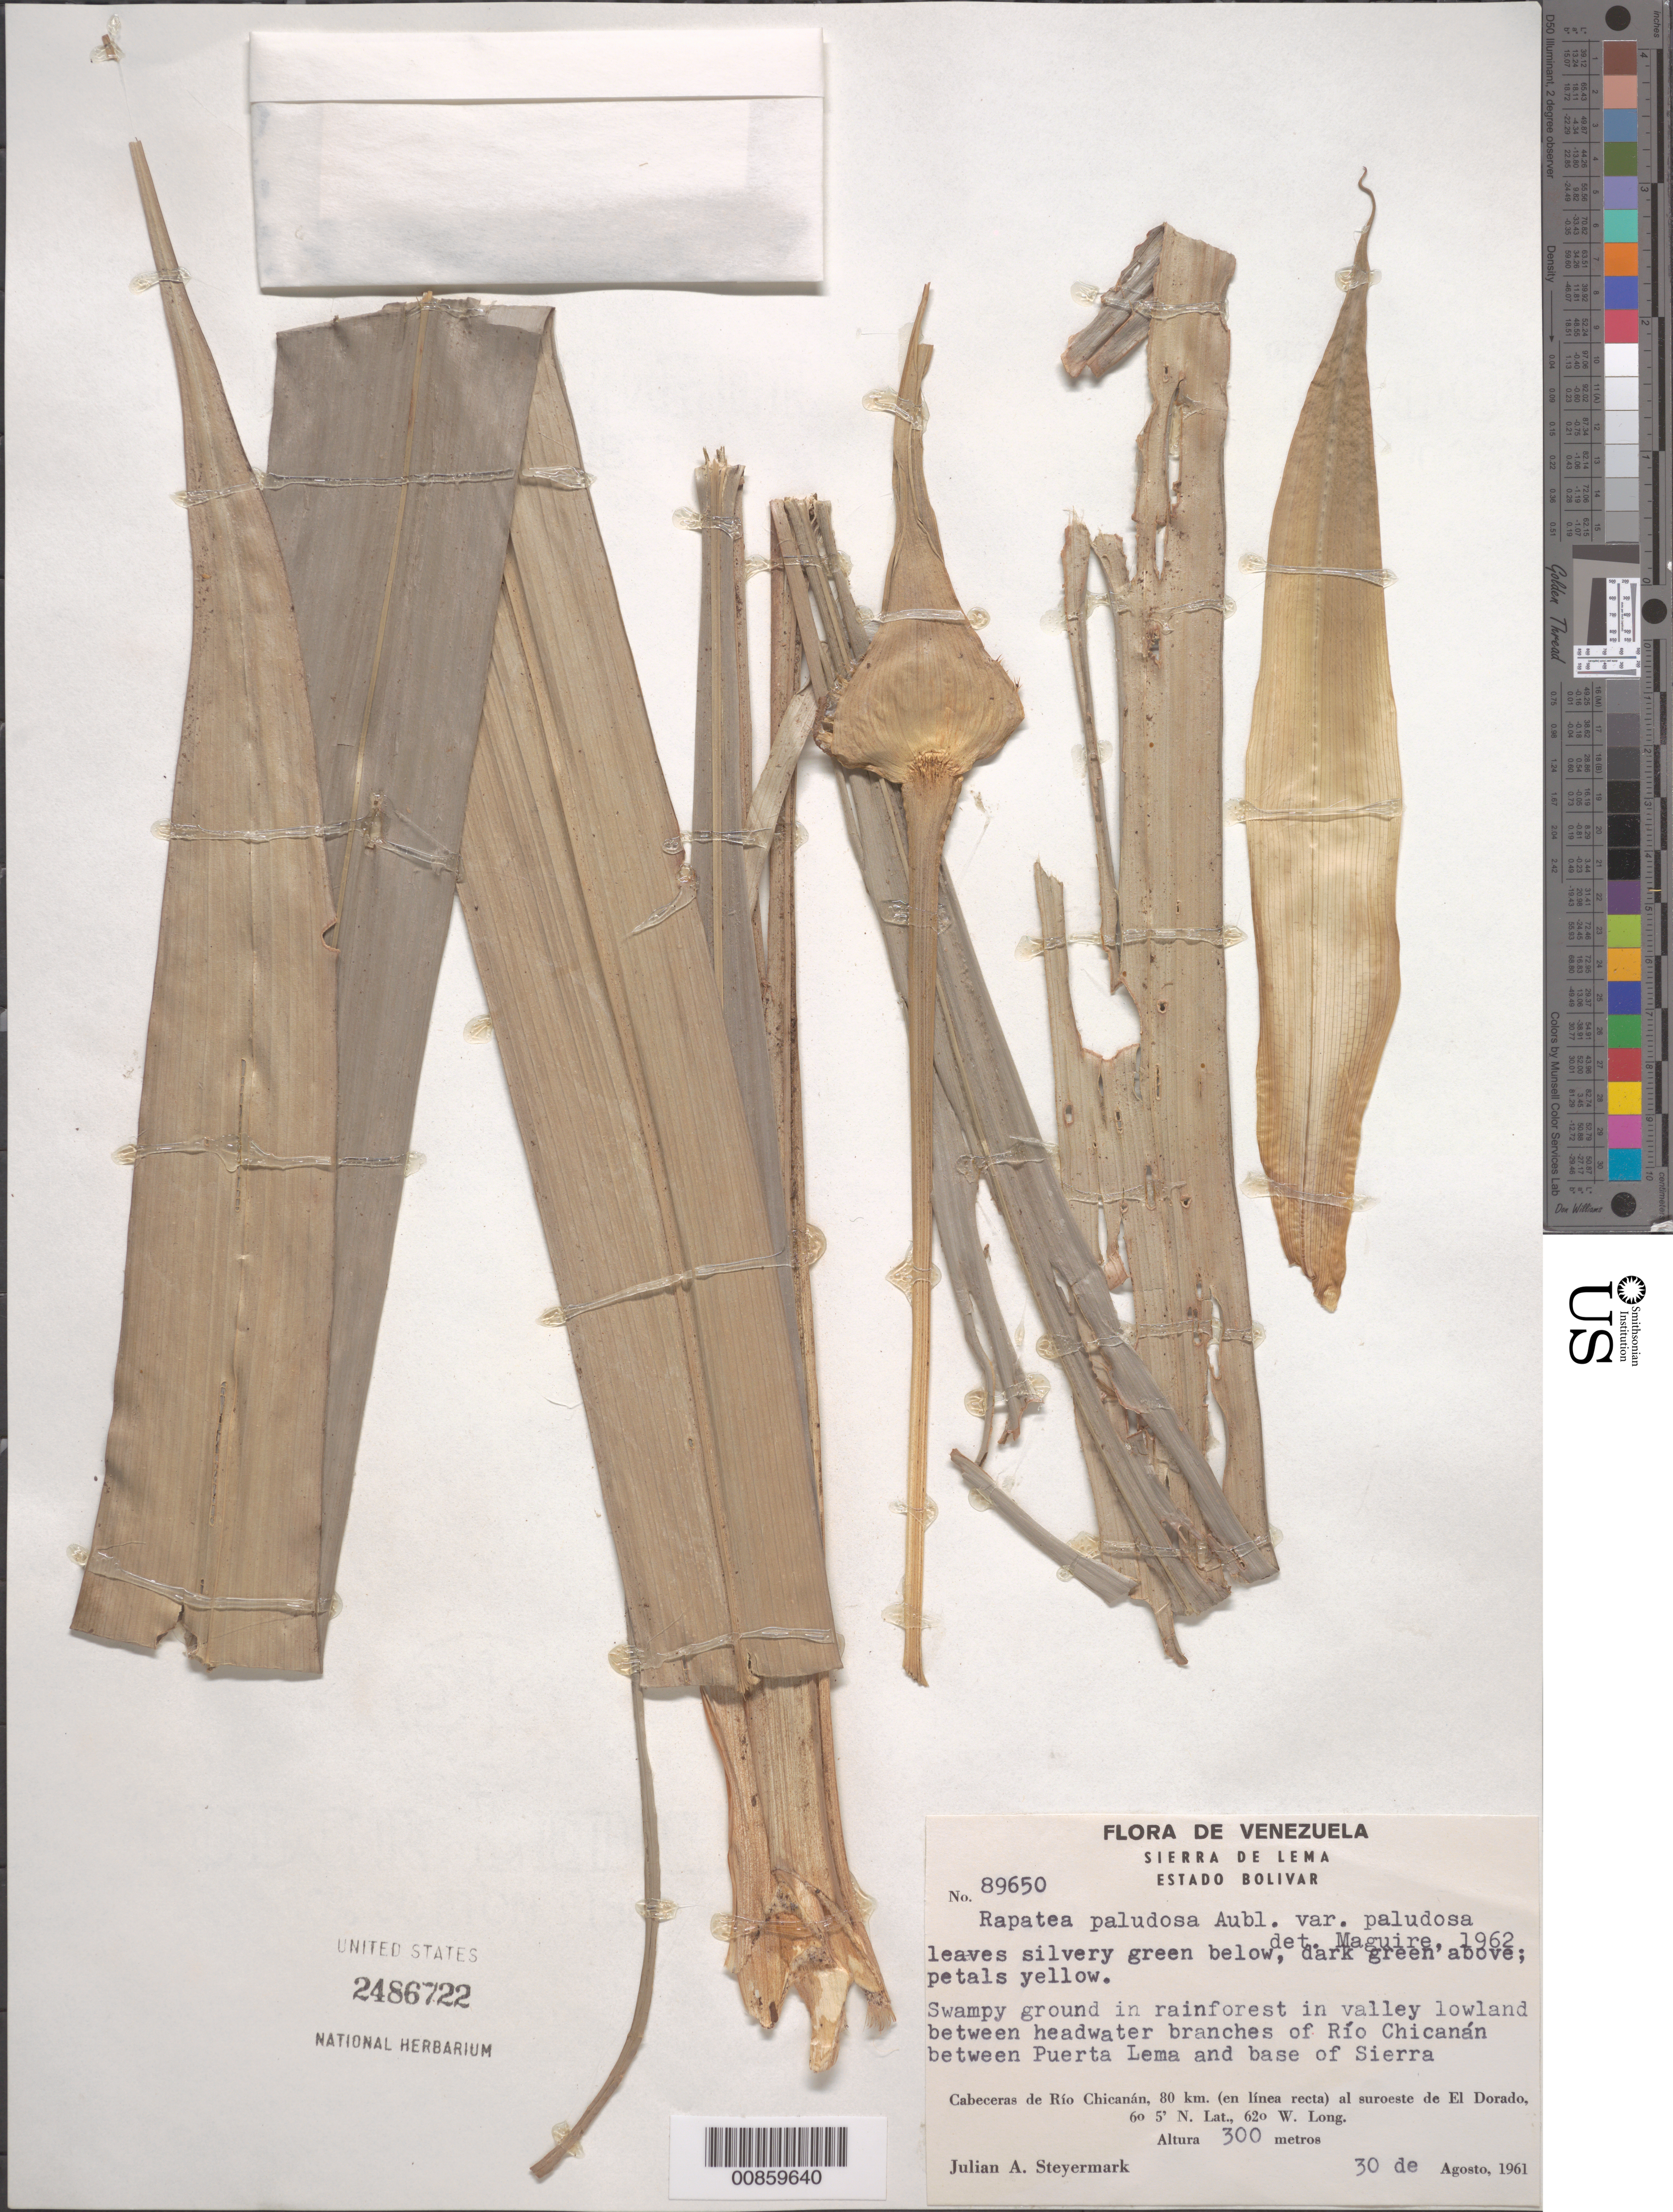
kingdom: Plantae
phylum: Tracheophyta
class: Liliopsida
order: Poales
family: Rapateaceae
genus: Rapatea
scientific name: Rapatea paludosa var. paludosa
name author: Aubl.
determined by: Maguire, Bassett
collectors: J. Steyermark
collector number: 89650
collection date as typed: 30-Aug-61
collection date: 1961-08-30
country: Venezuela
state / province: Bolívar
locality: Sierra de Lema, Río Chicanán between Puerta Lema and Base of Sierra; 80 km SW of El Dorado.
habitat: Swampy ground in rainforest in valley lowland between headwater branches of Río Chicanán.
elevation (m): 300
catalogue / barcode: US 2486722